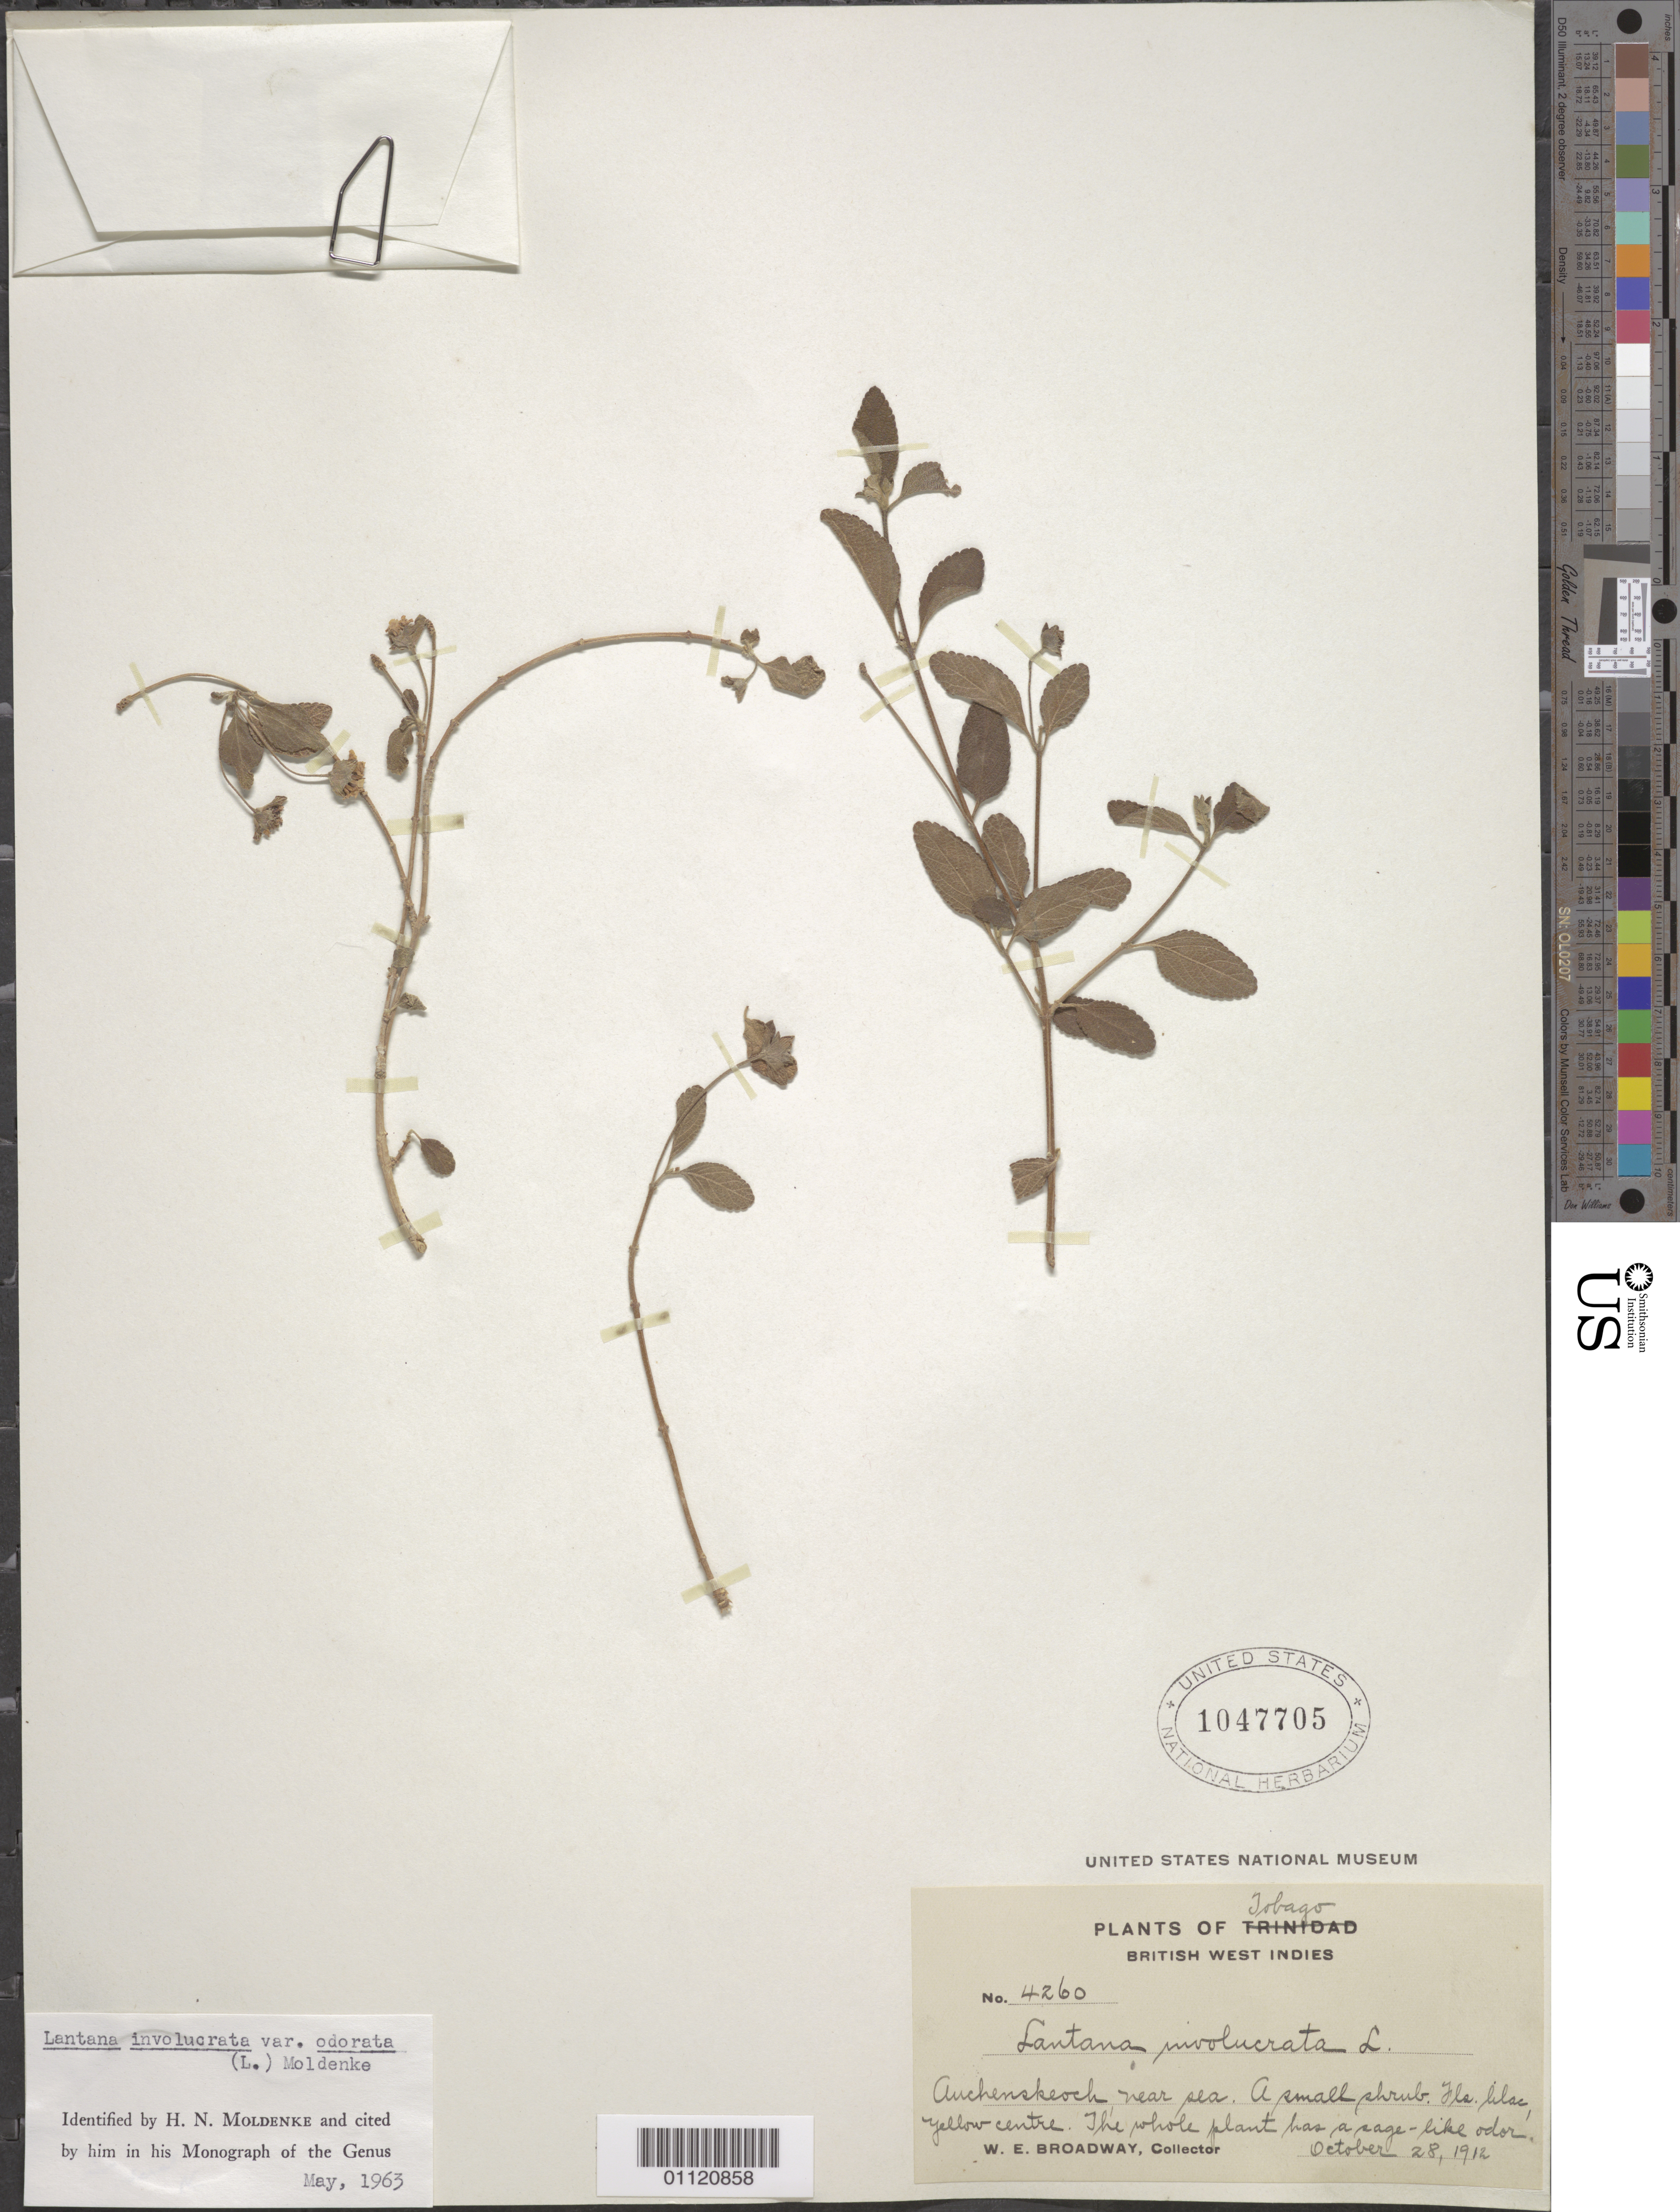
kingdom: Plantae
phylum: Tracheophyta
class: Magnoliopsida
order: Lamiales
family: Verbenaceae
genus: Lantana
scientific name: Lantana involucrata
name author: L.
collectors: W. E. Broadway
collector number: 4260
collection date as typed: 28 Oct 1912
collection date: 1912-10-28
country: Trinidad and Tobago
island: Tobago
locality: Auchenskeoch, near sea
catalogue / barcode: US 1047705